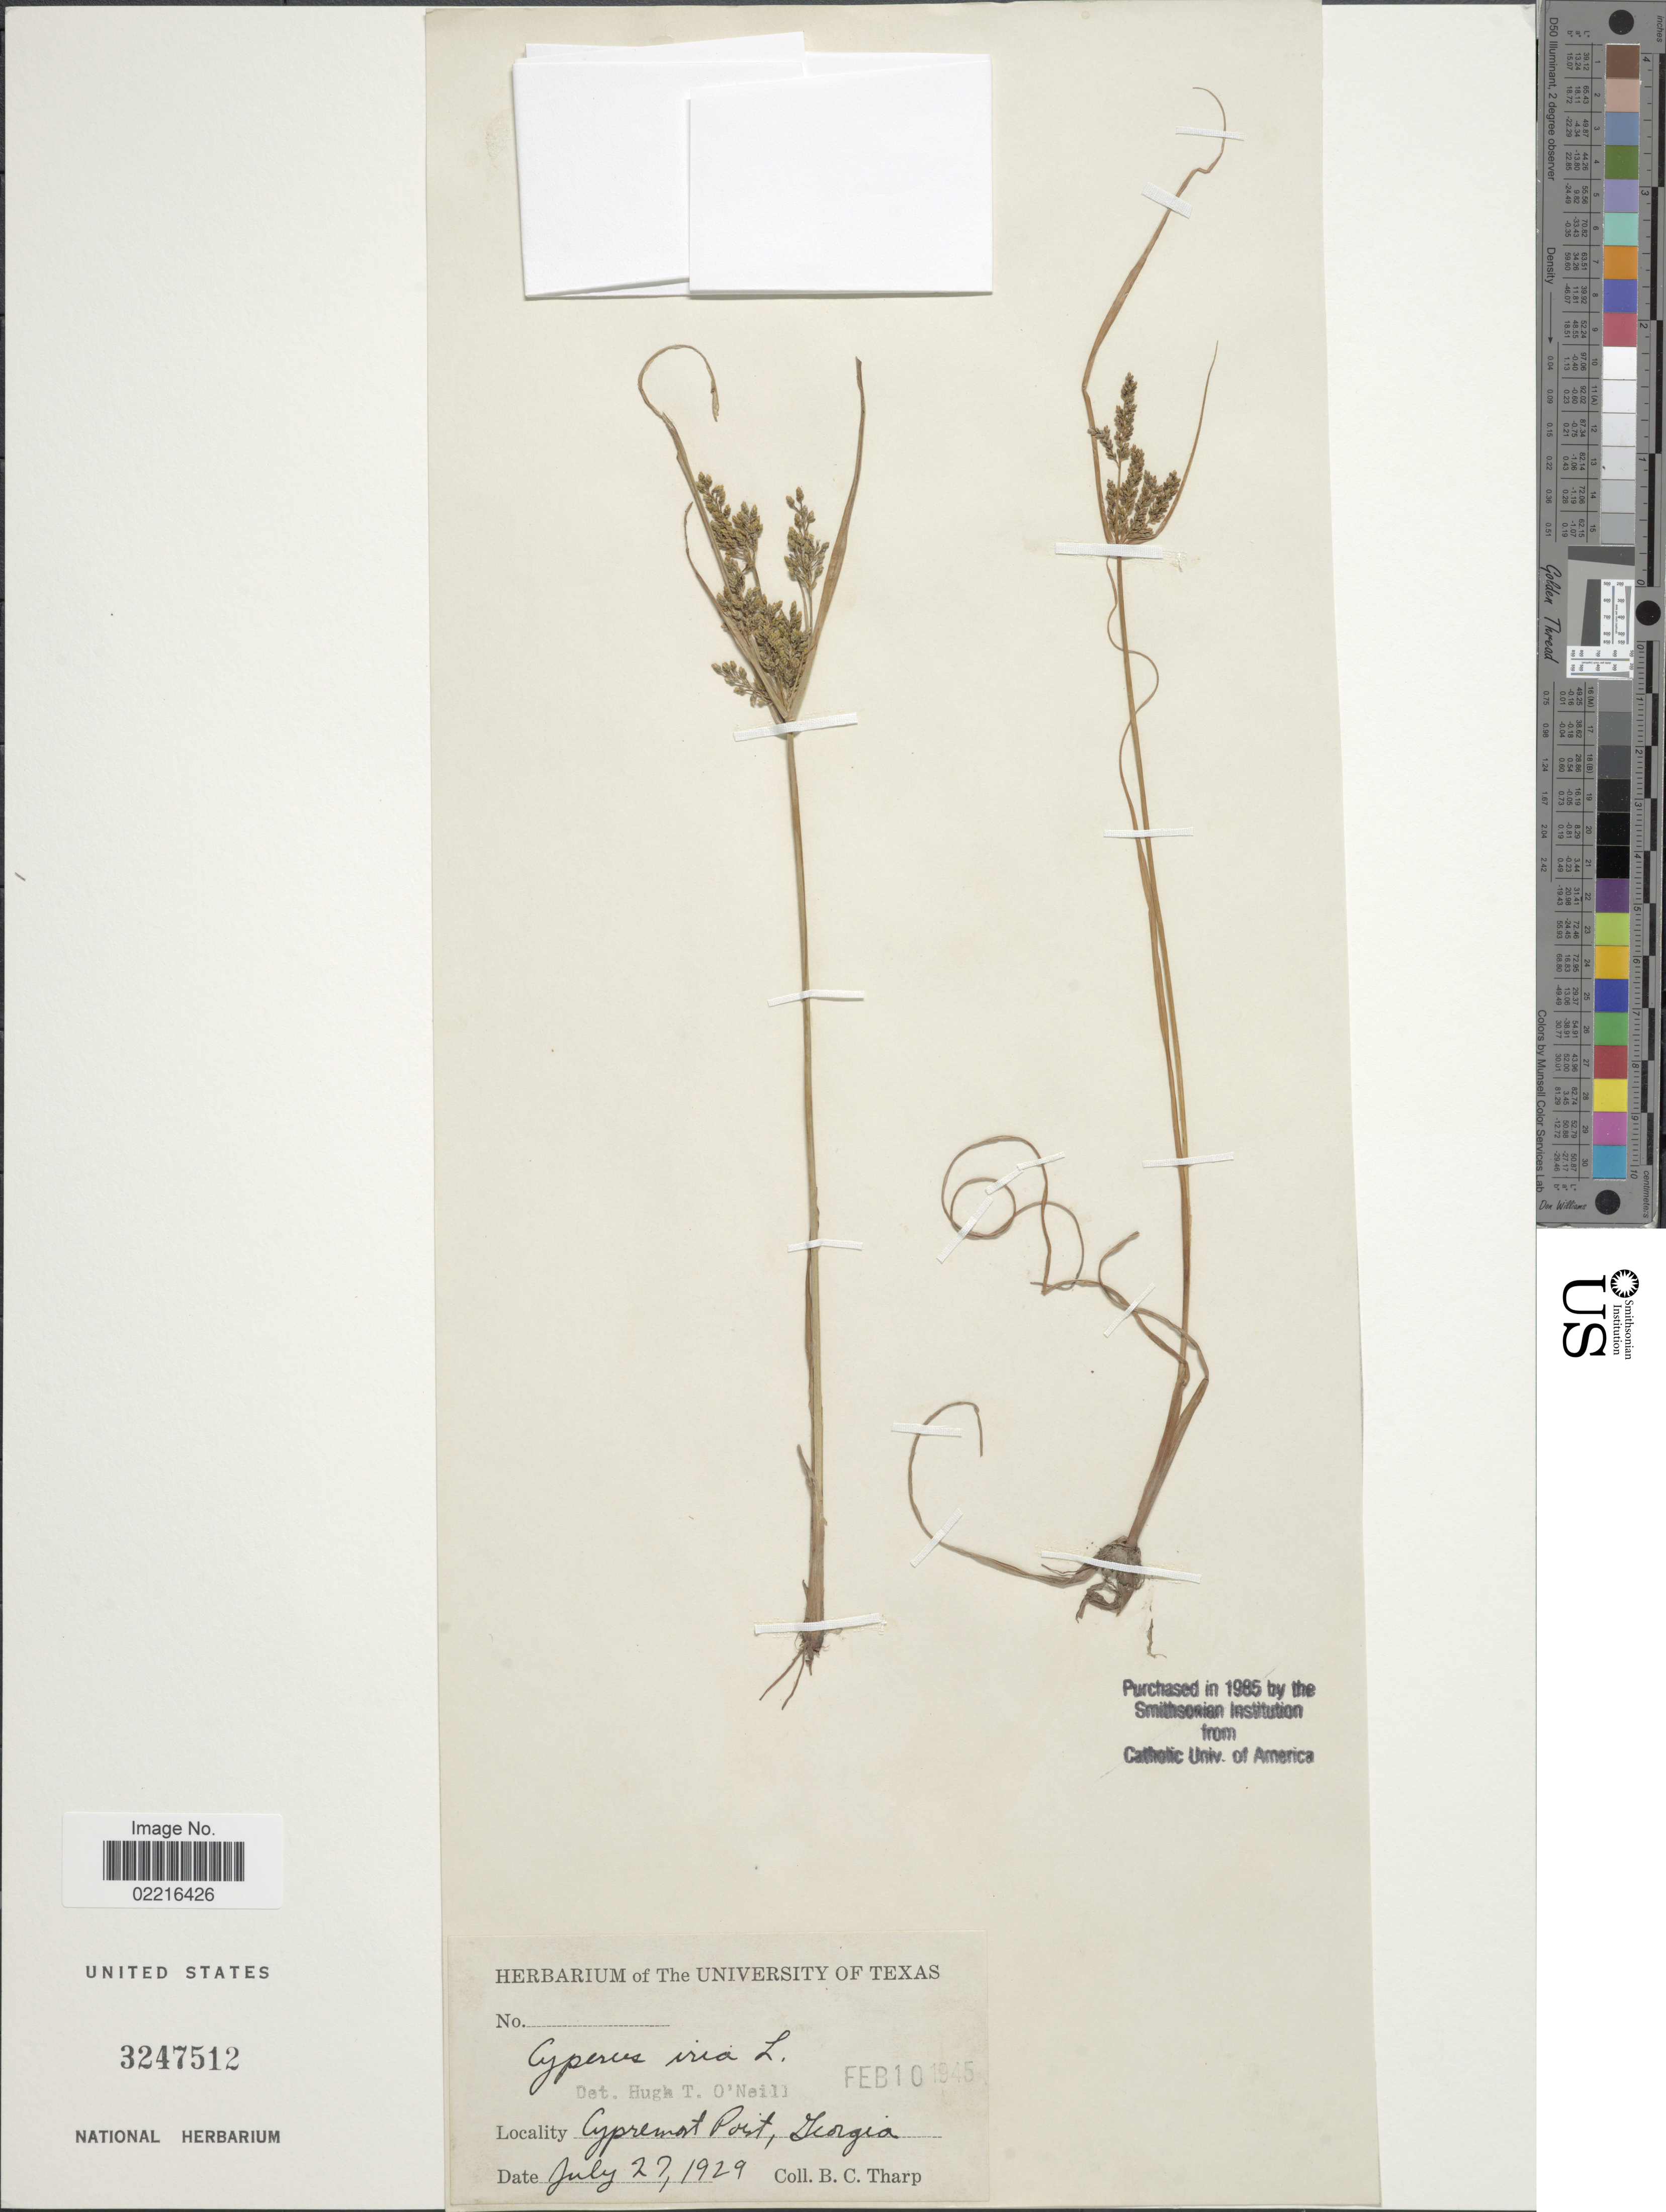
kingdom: Plantae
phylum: Tracheophyta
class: Liliopsida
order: Poales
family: Cyperaceae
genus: Cyperus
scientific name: Cyperus iria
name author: L.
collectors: B. C. Tharp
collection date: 1929-07-27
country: United States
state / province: Georgia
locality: Cypremort Point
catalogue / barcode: US 3247512